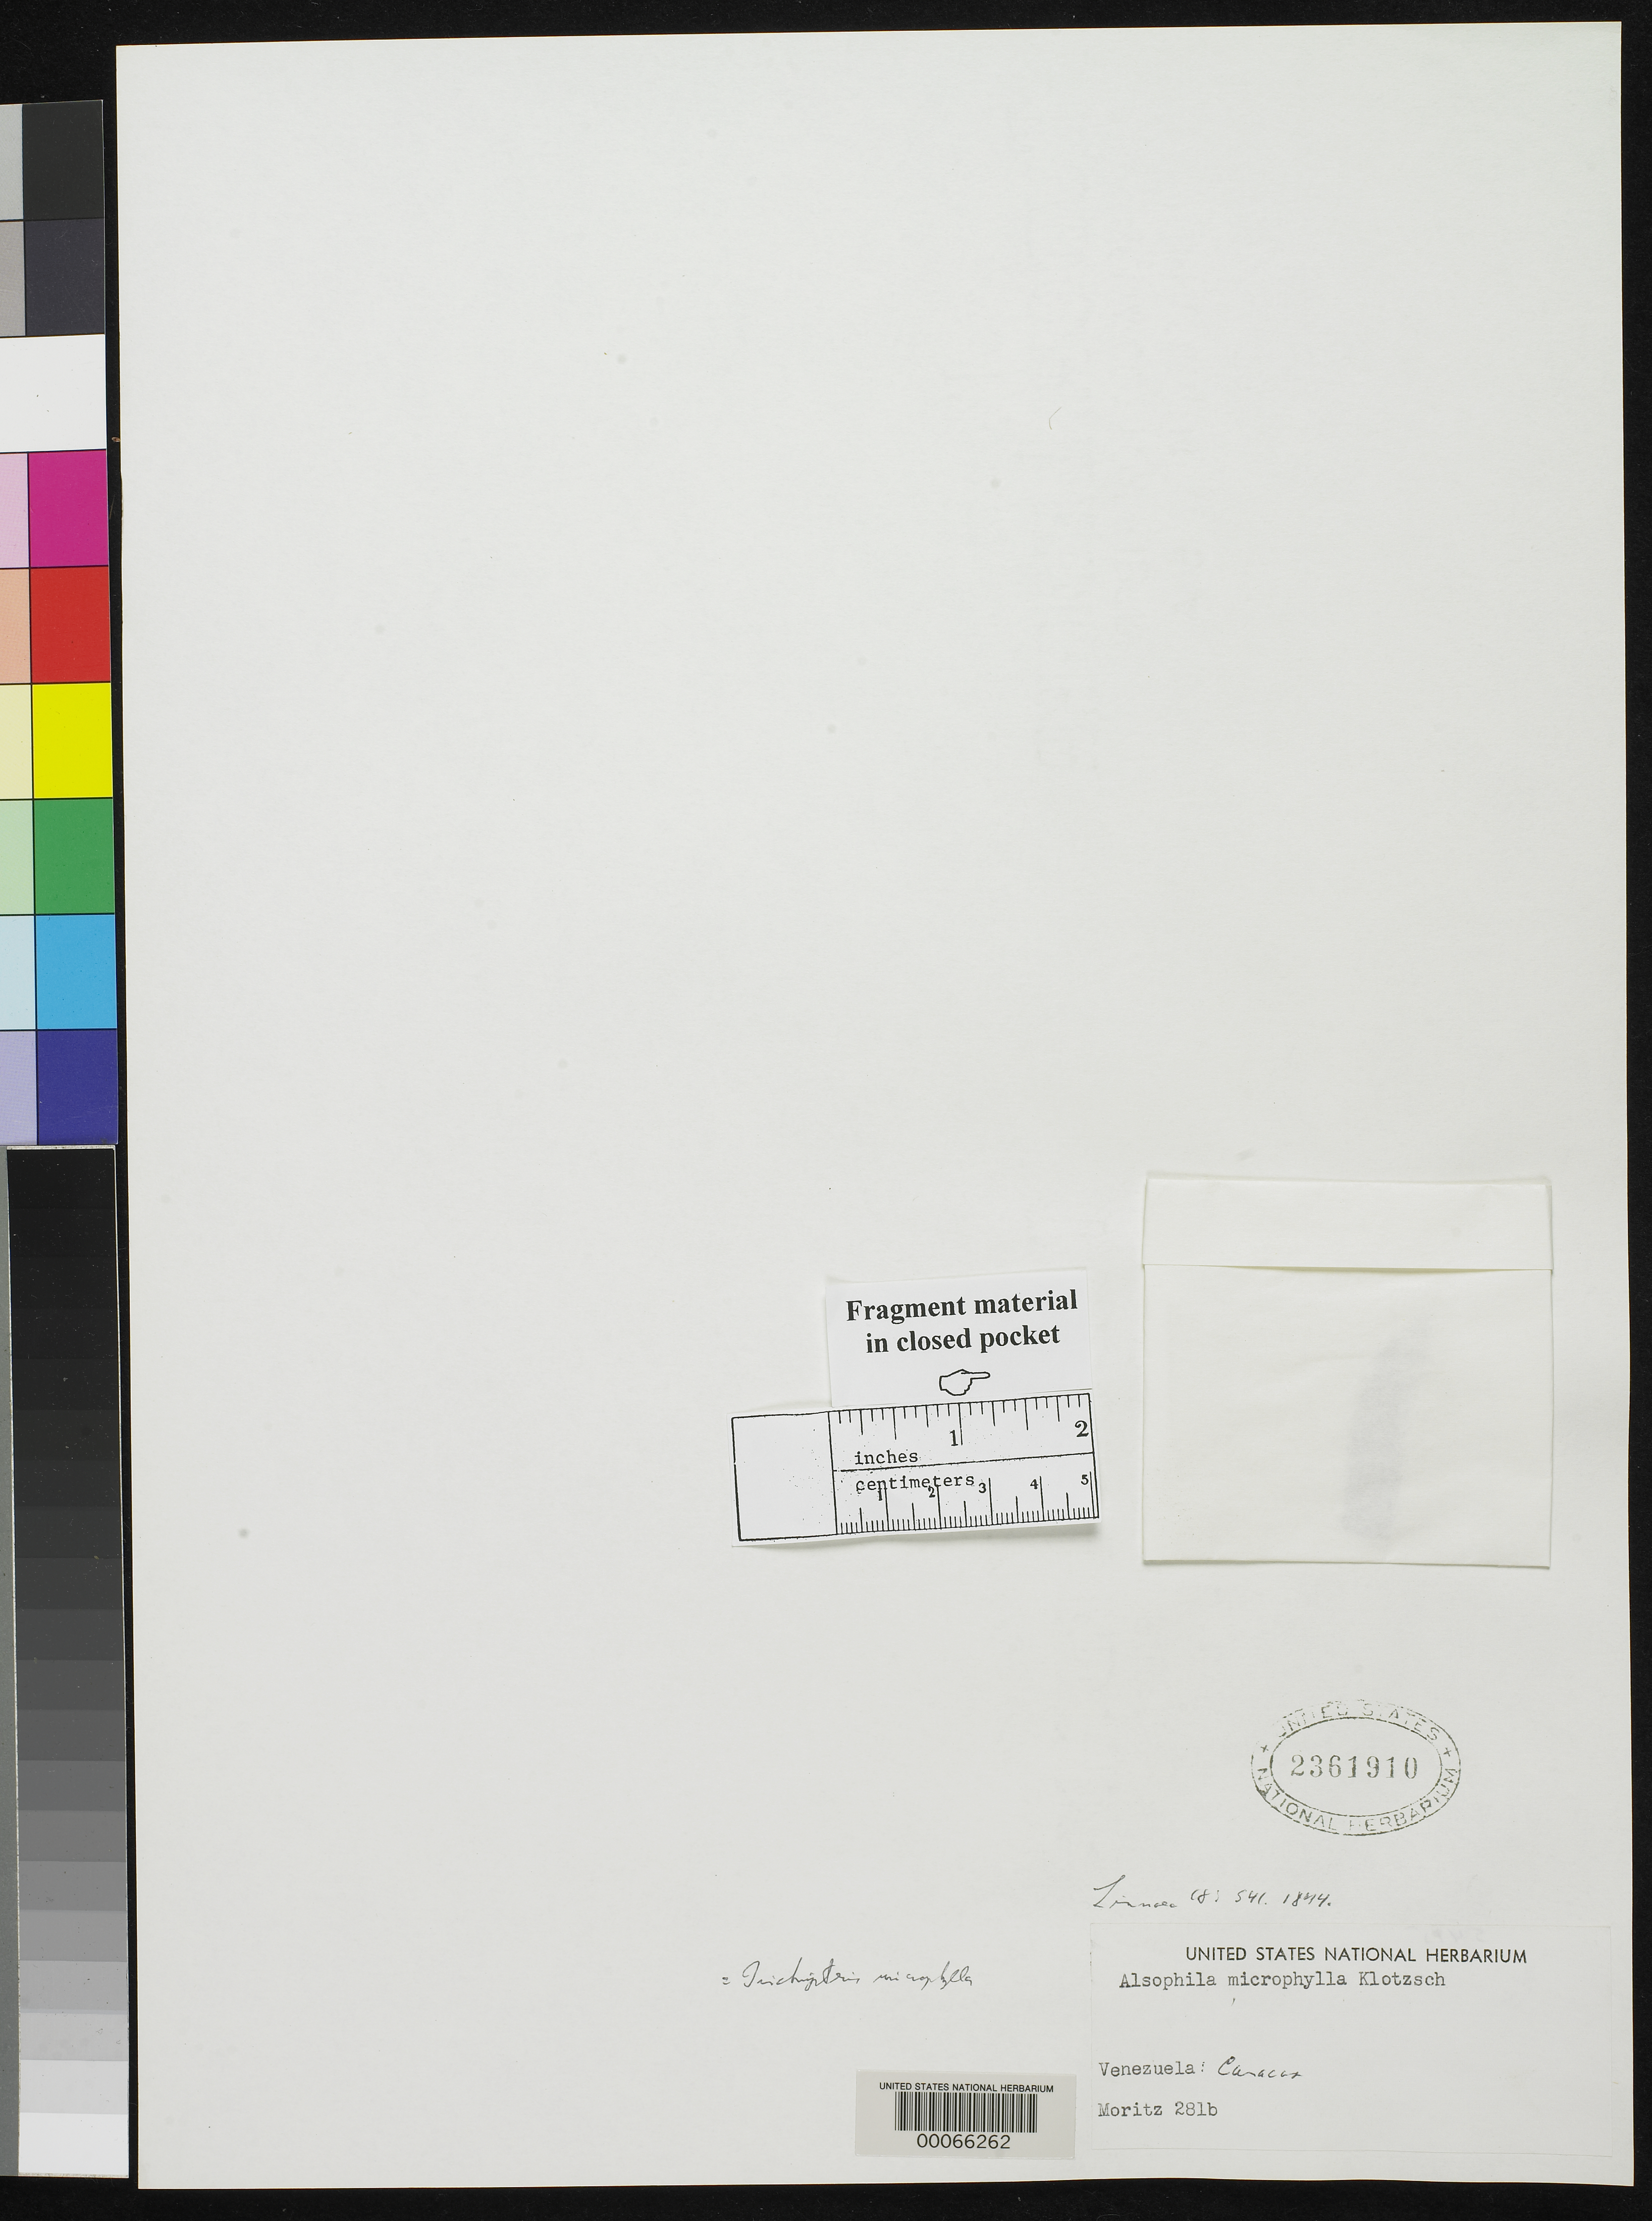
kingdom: Plantae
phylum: Tracheophyta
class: Polypodiopsida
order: Cyatheales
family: Cyatheaceae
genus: Alsophila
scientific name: Alsophila microphylla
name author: Klotzsch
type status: Type Collection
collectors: A. Moritz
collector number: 281b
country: Venezuela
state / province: Distrito Federal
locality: Calaces.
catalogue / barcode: US 2361910